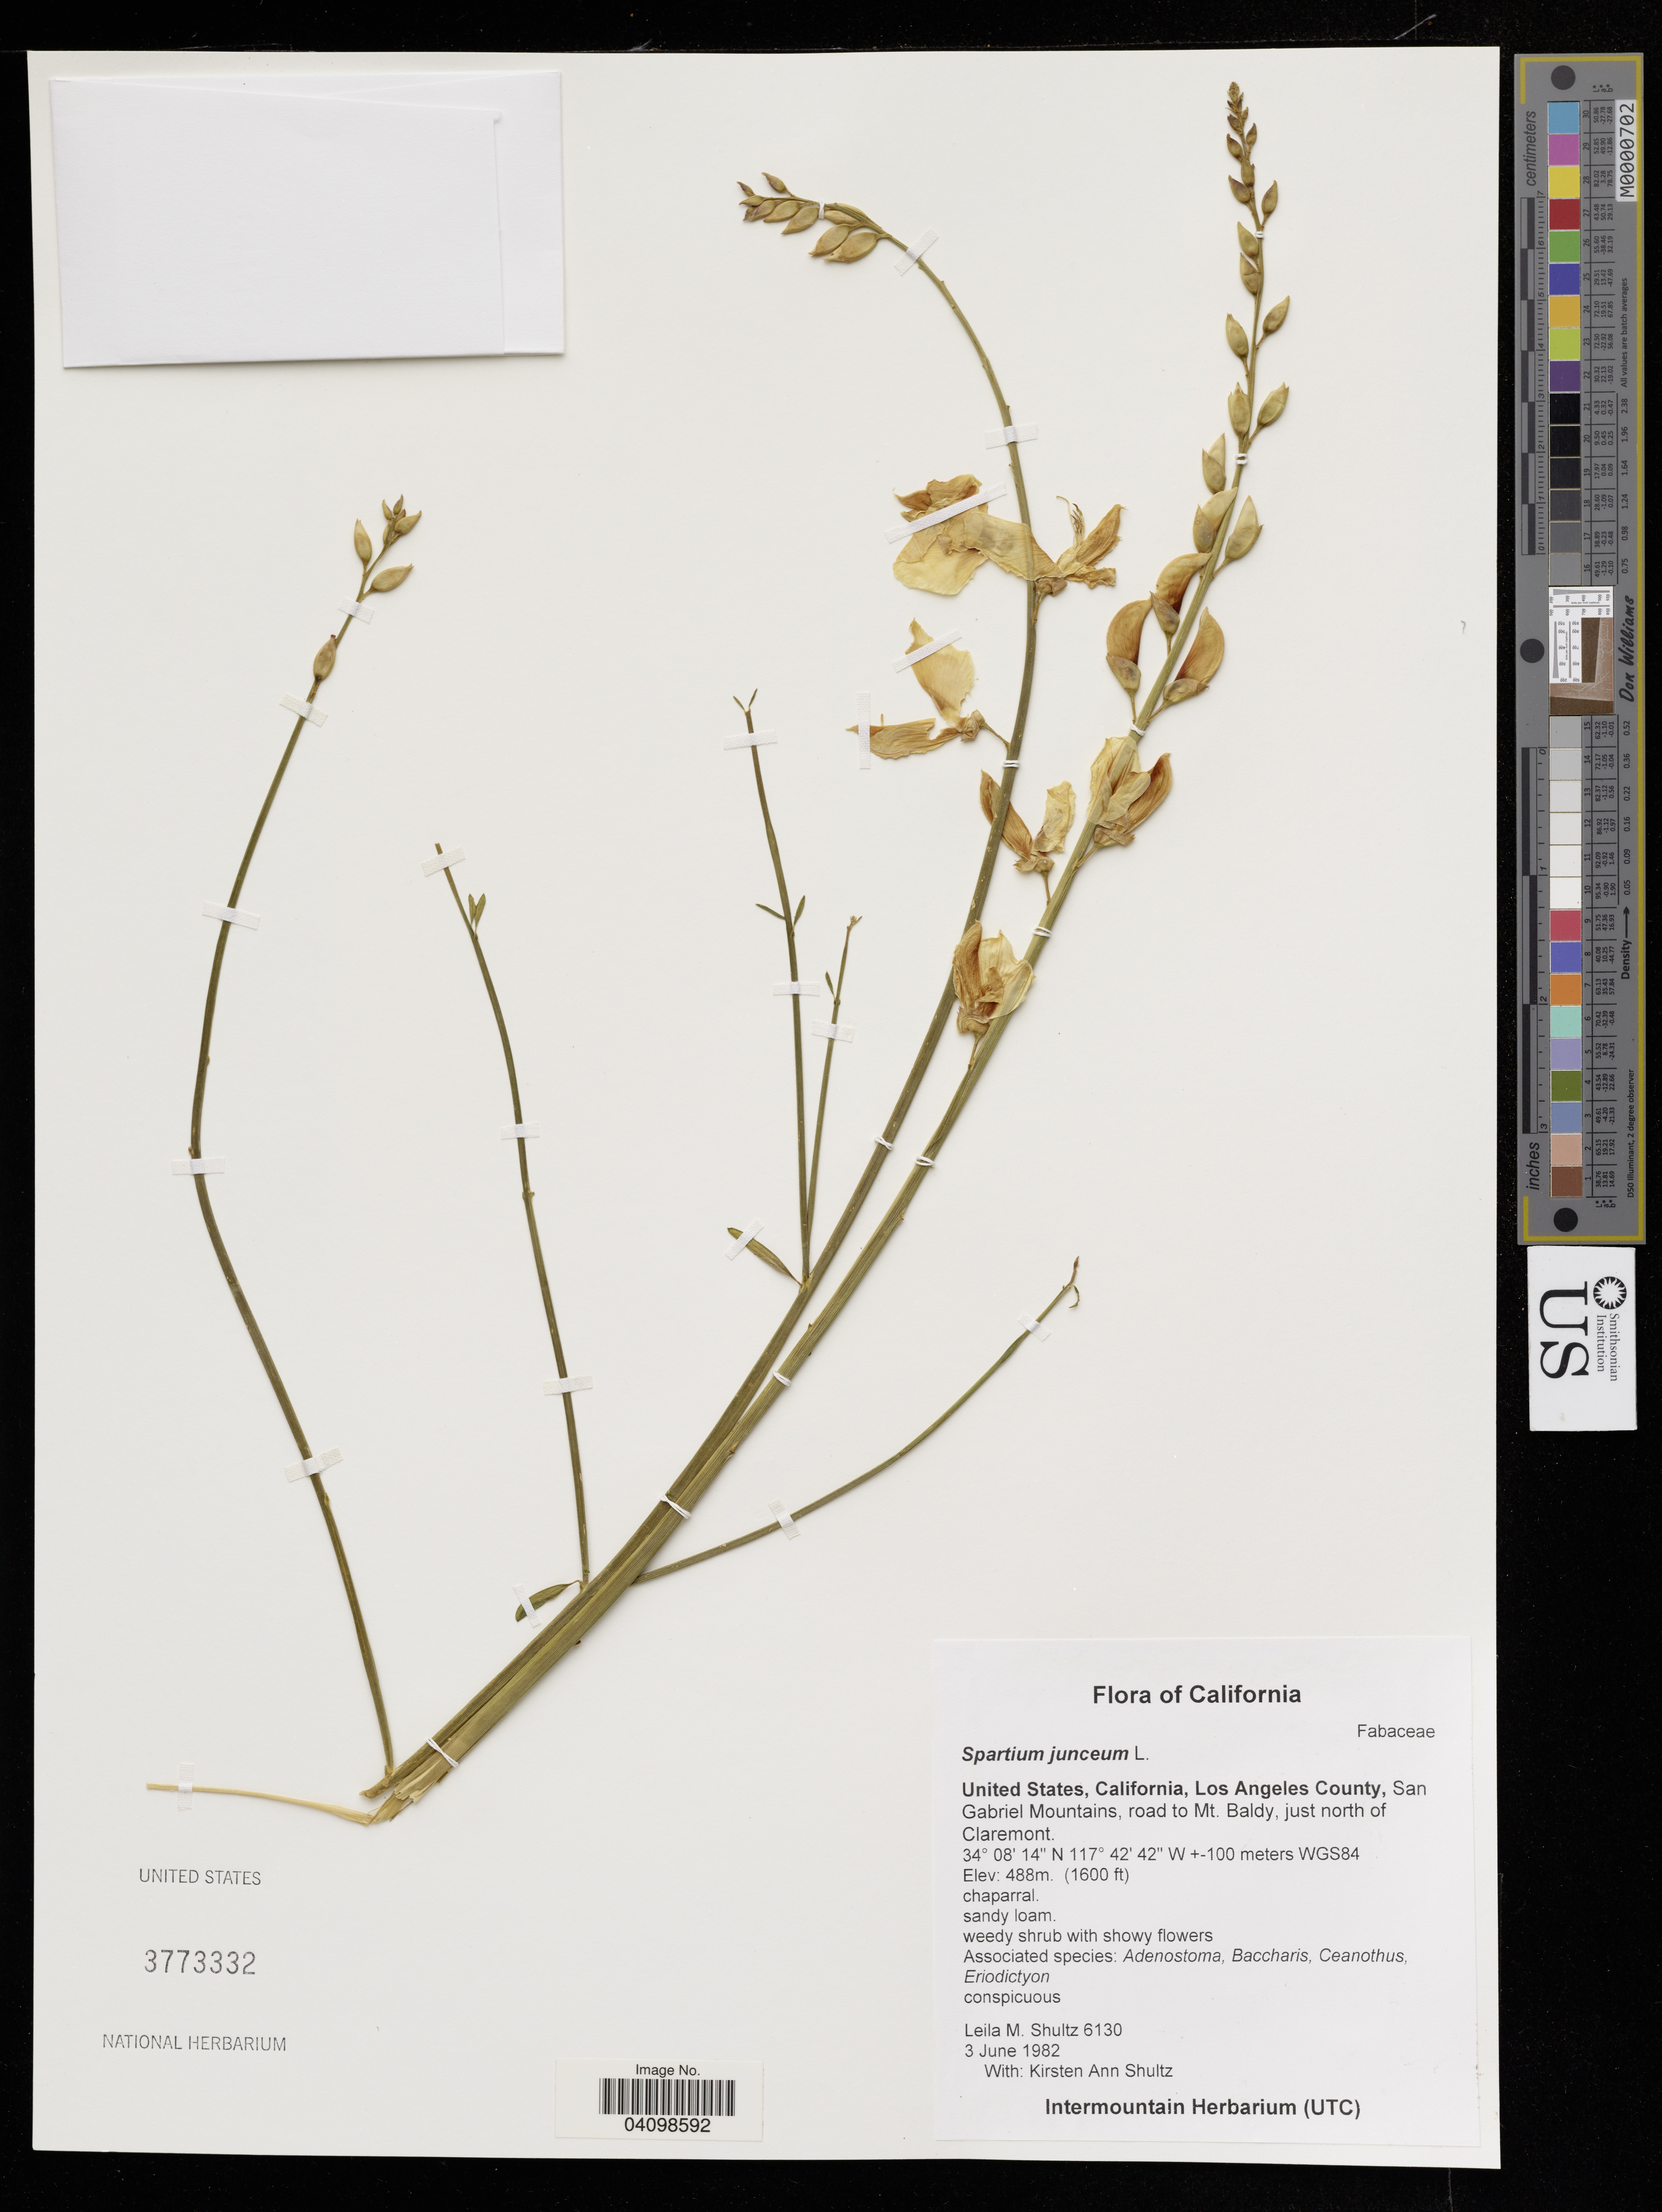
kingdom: Plantae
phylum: Tracheophyta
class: Magnoliopsida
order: Fabales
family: Fabaceae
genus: Spartium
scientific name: Spartium junceum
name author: L.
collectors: L. Shultz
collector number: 6130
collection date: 1982-06-03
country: United States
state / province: California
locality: Los Angeles County, San Gabriel Mountains, road to Mt. Baldy, just north of Claremont. +-100 meters WGS84.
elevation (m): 488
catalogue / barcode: US 3773332